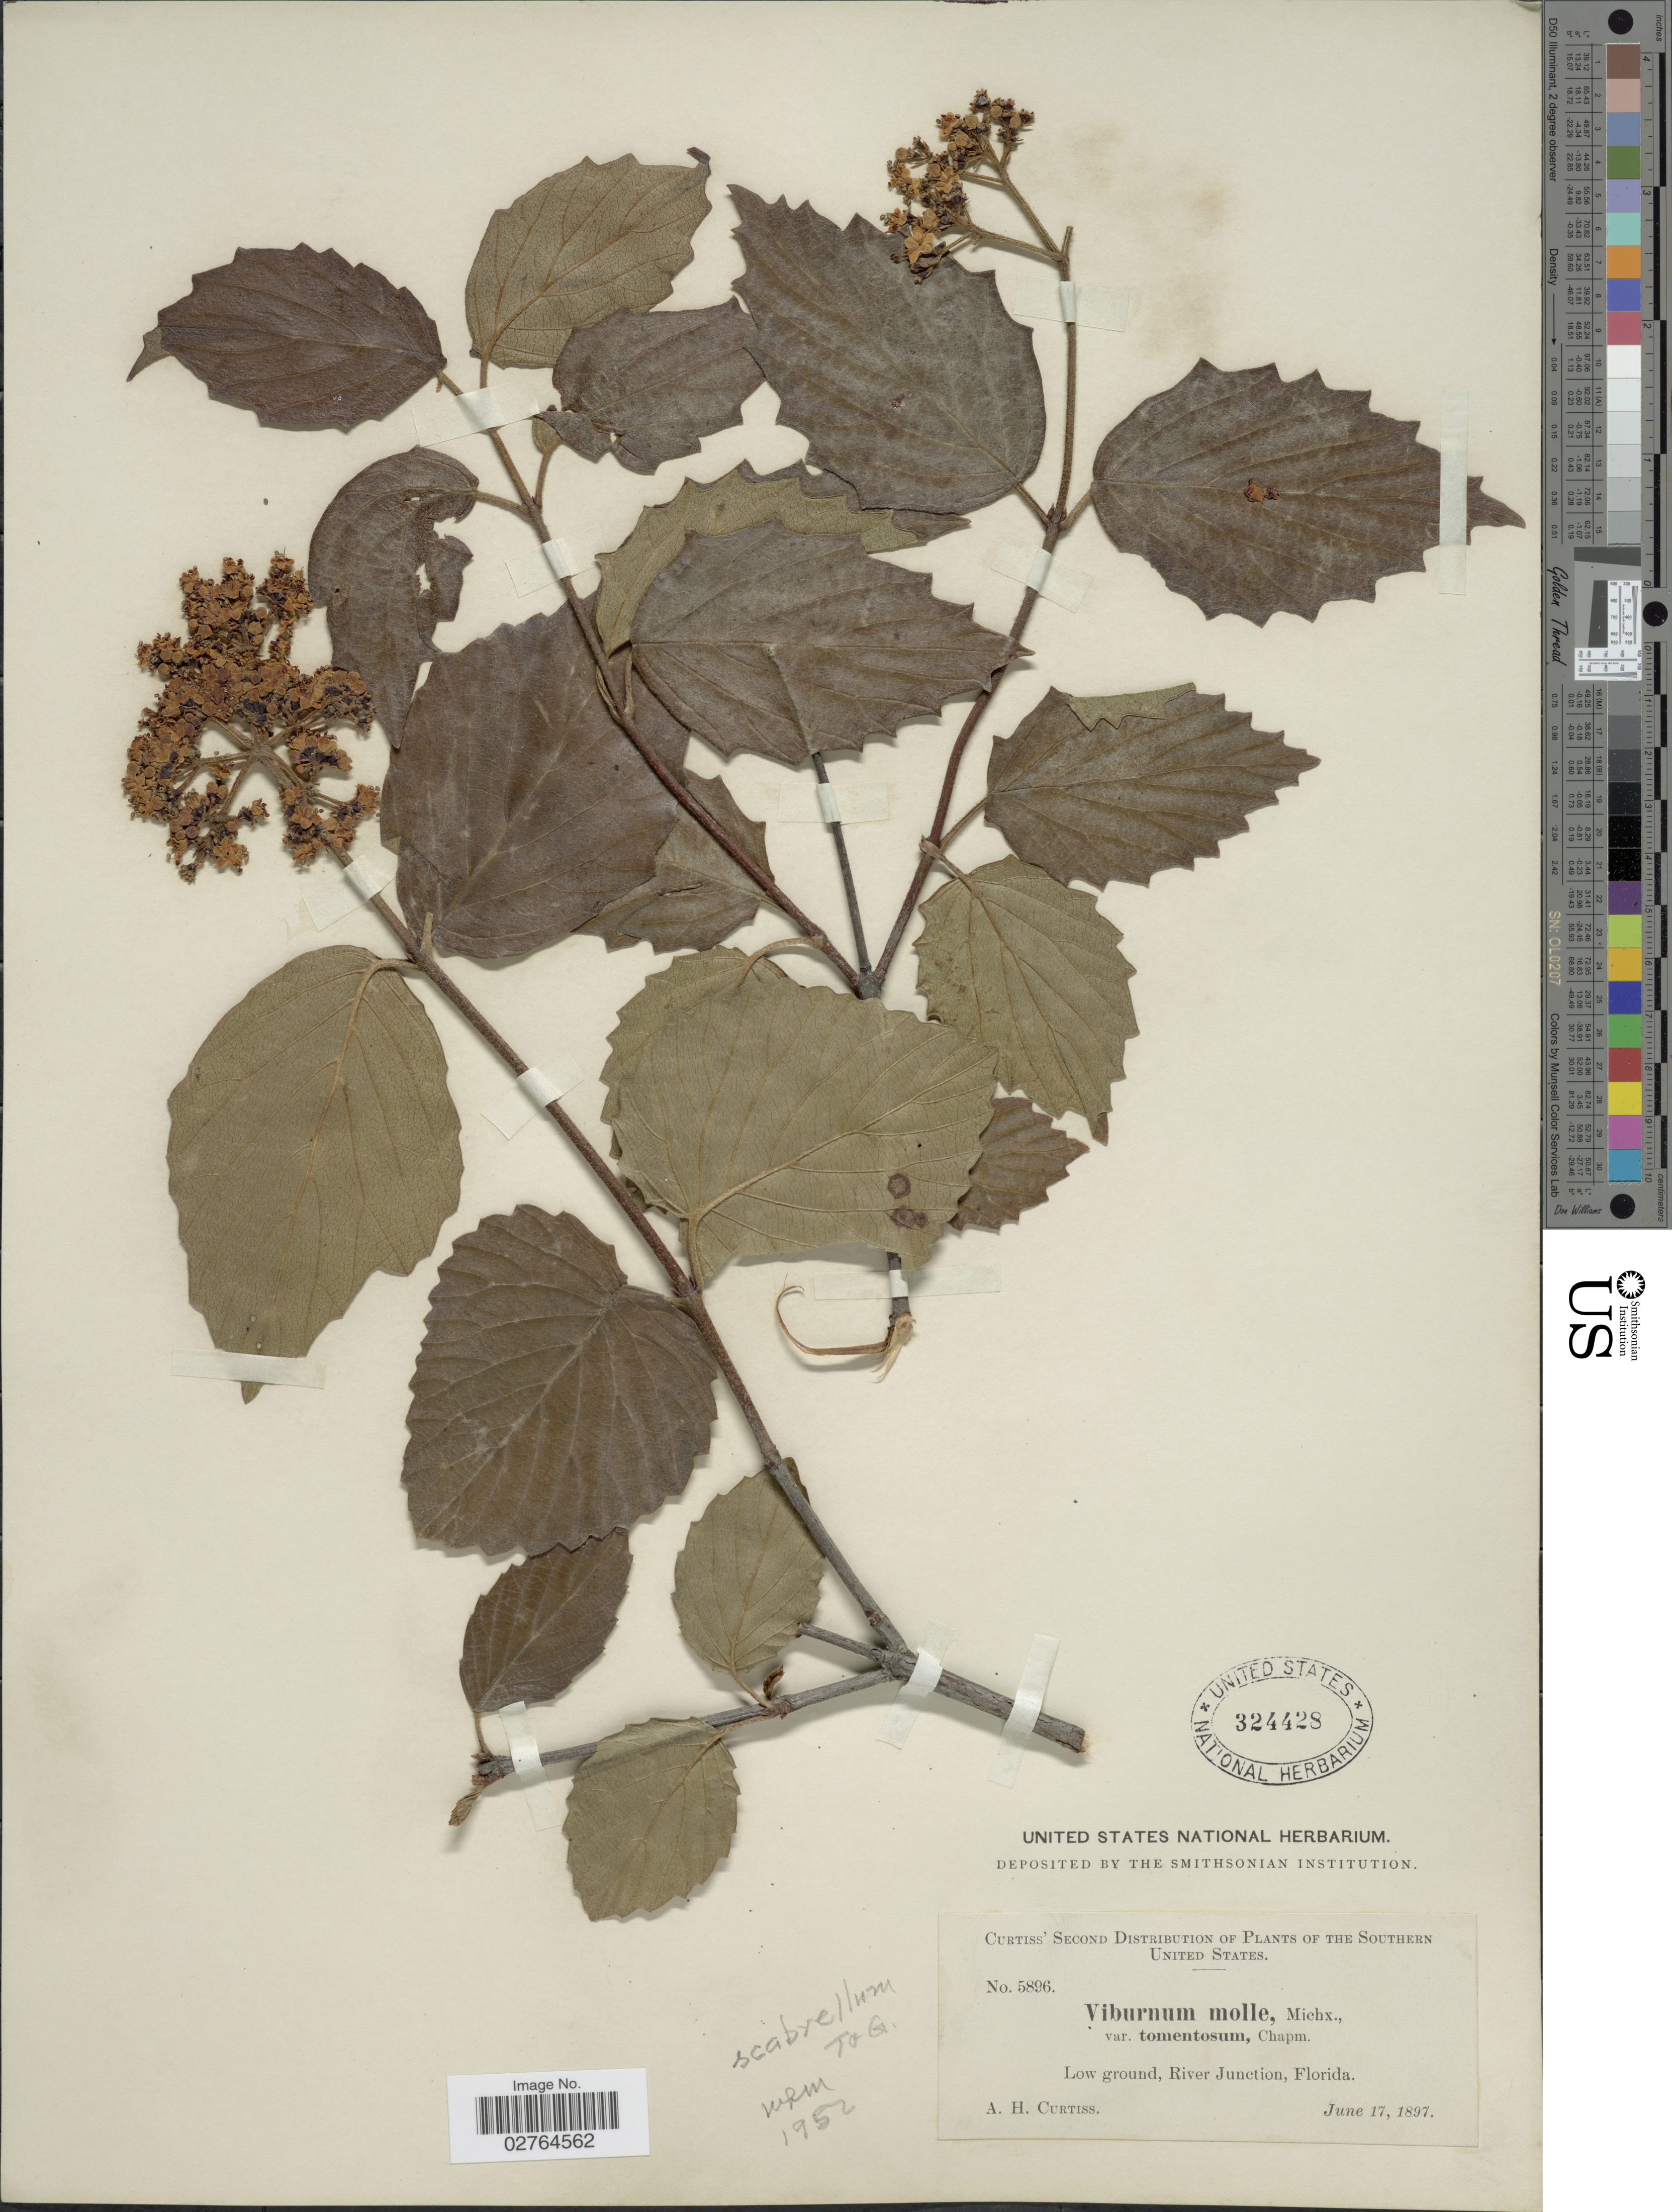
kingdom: Plantae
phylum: Tracheophyta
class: Magnoliopsida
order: Dipsacales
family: Viburnaceae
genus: Viburnum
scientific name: Viburnum scabrellum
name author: (Torr. & A. Gray) Chapm.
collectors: A. H. Curtiss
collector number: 5896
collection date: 1897-06-17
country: United States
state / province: Florida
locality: Southern United States. River Junction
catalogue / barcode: US 324428